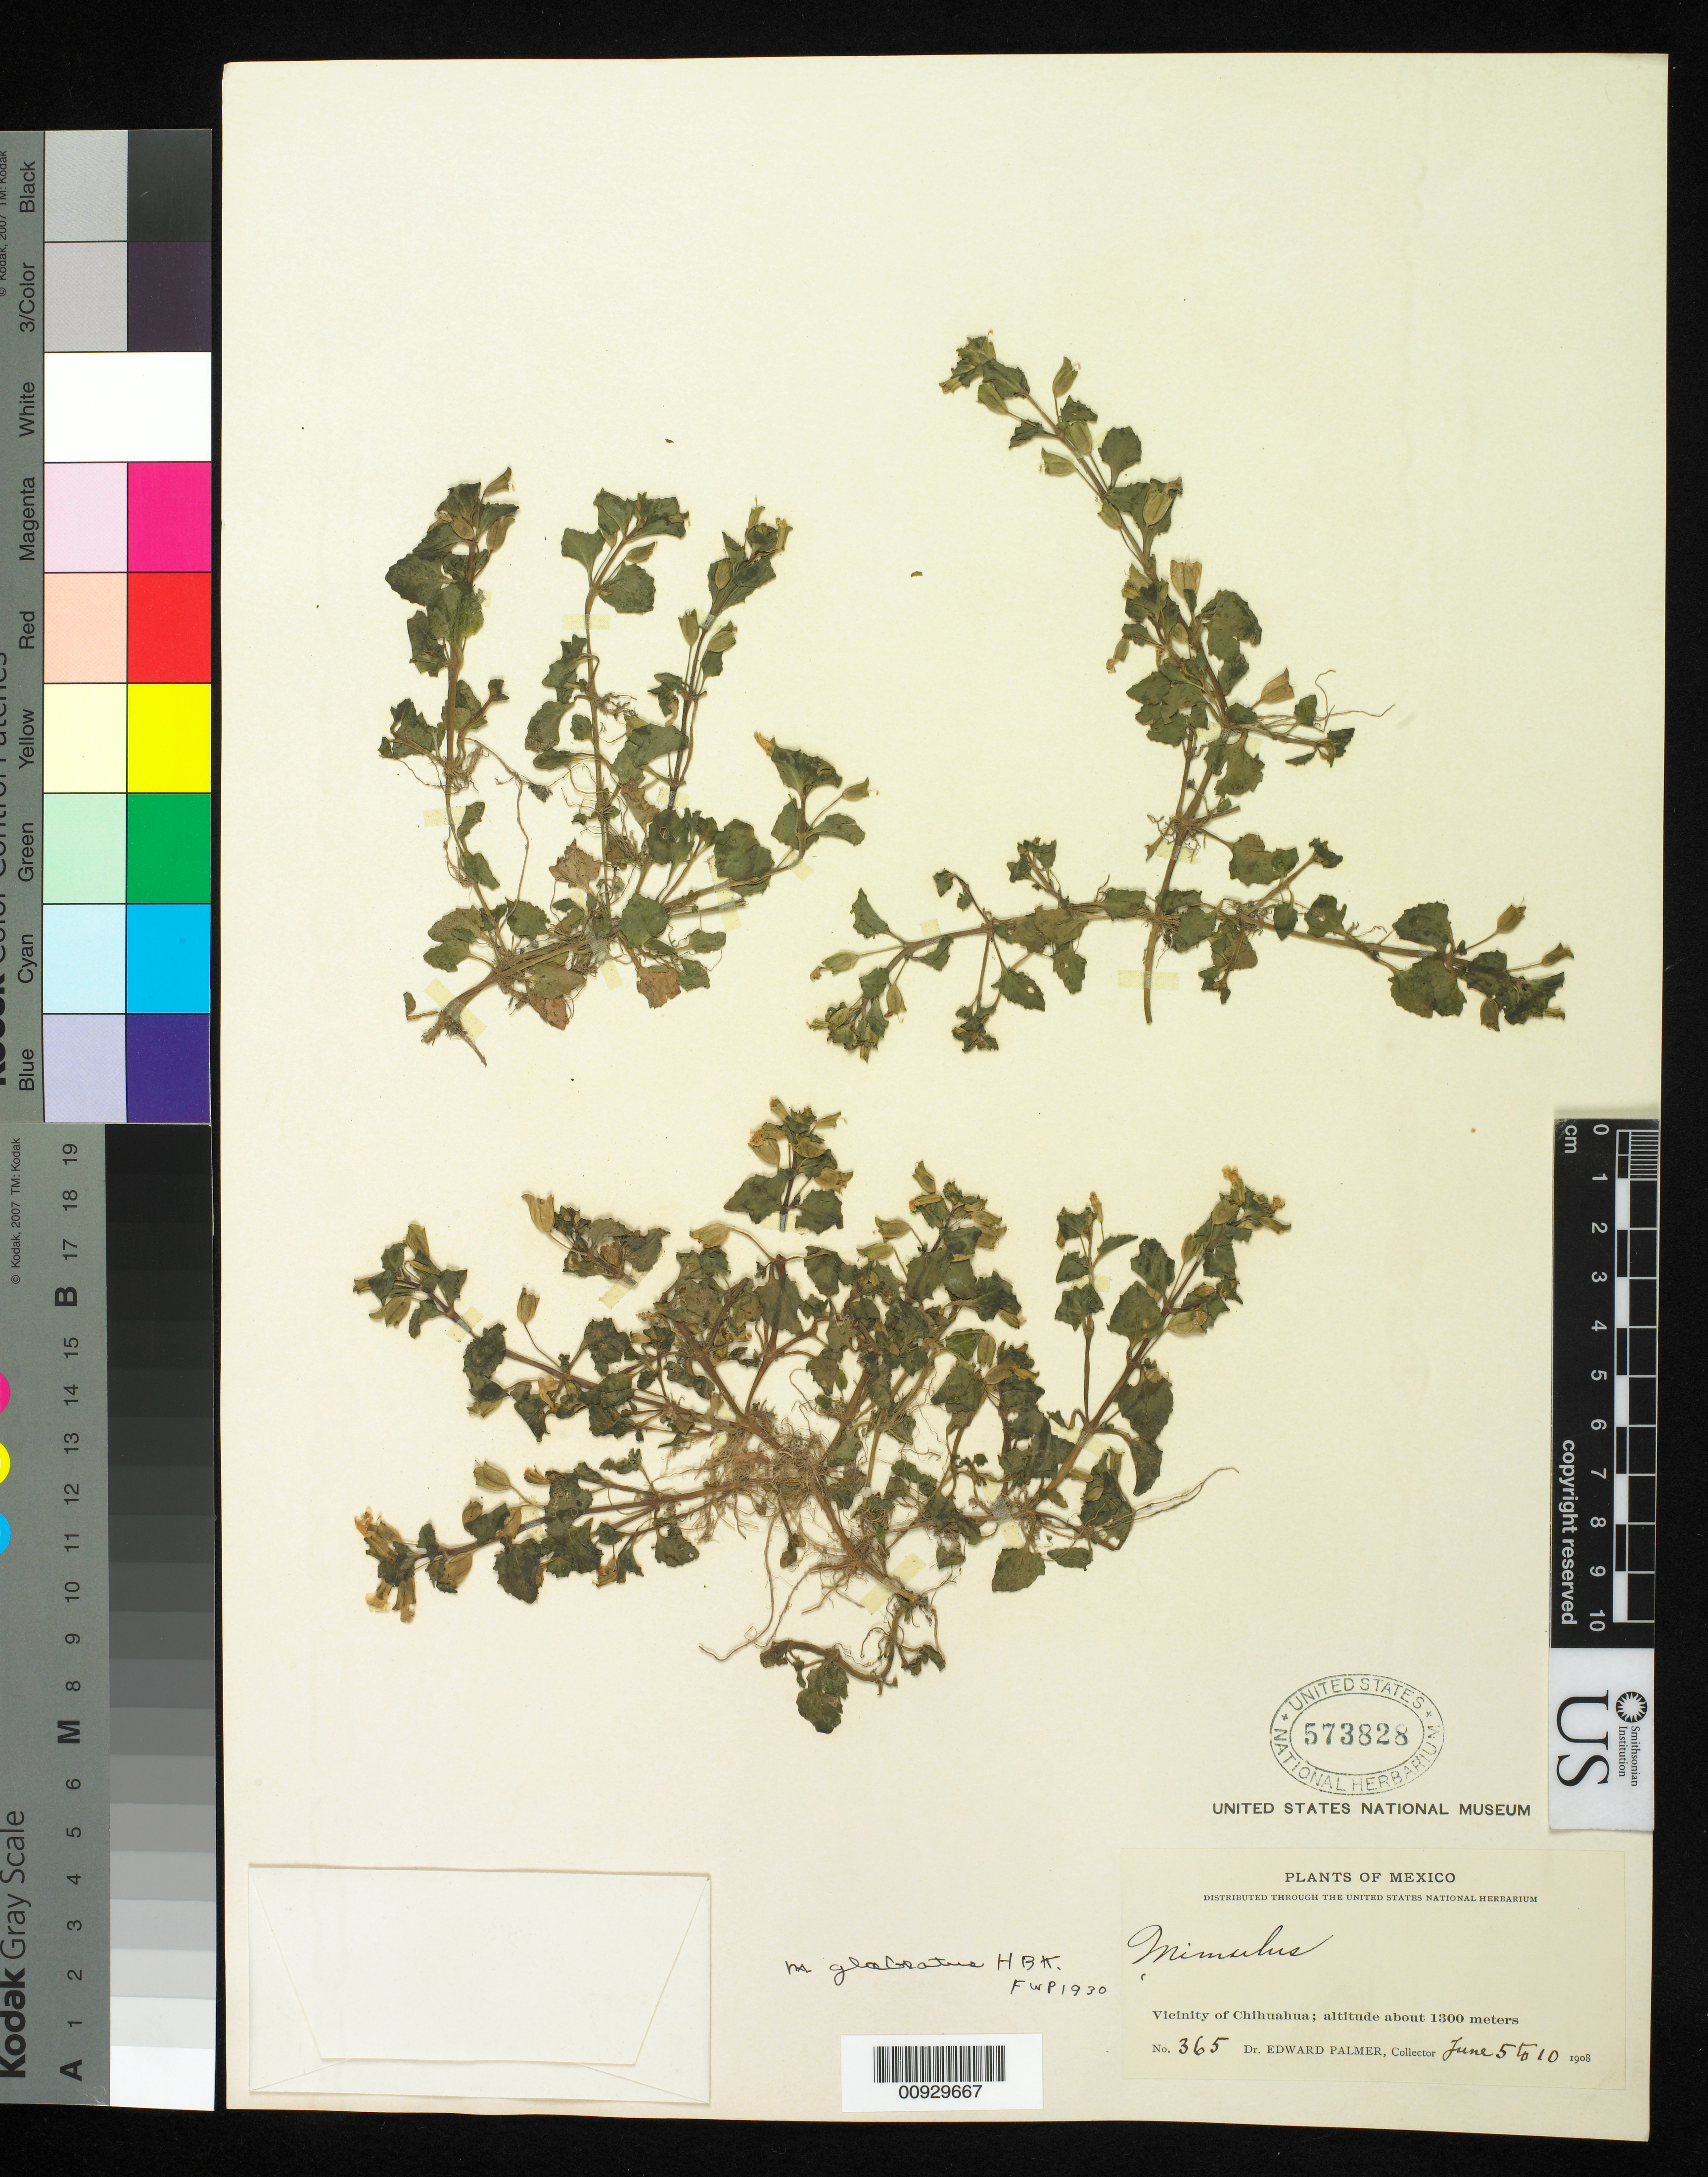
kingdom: Plantae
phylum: Tracheophyta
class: Magnoliopsida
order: Lamiales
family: Phrymaceae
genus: Mimulus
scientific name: Mimulus guttatus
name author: DC.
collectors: E. Palmer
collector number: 365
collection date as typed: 05 Jun 1908 to 10 Jun 1908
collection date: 1908-06-05/1908-06-10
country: Mexico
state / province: Chihuahua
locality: Vicinity of Chihuahua.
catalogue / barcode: US 573828